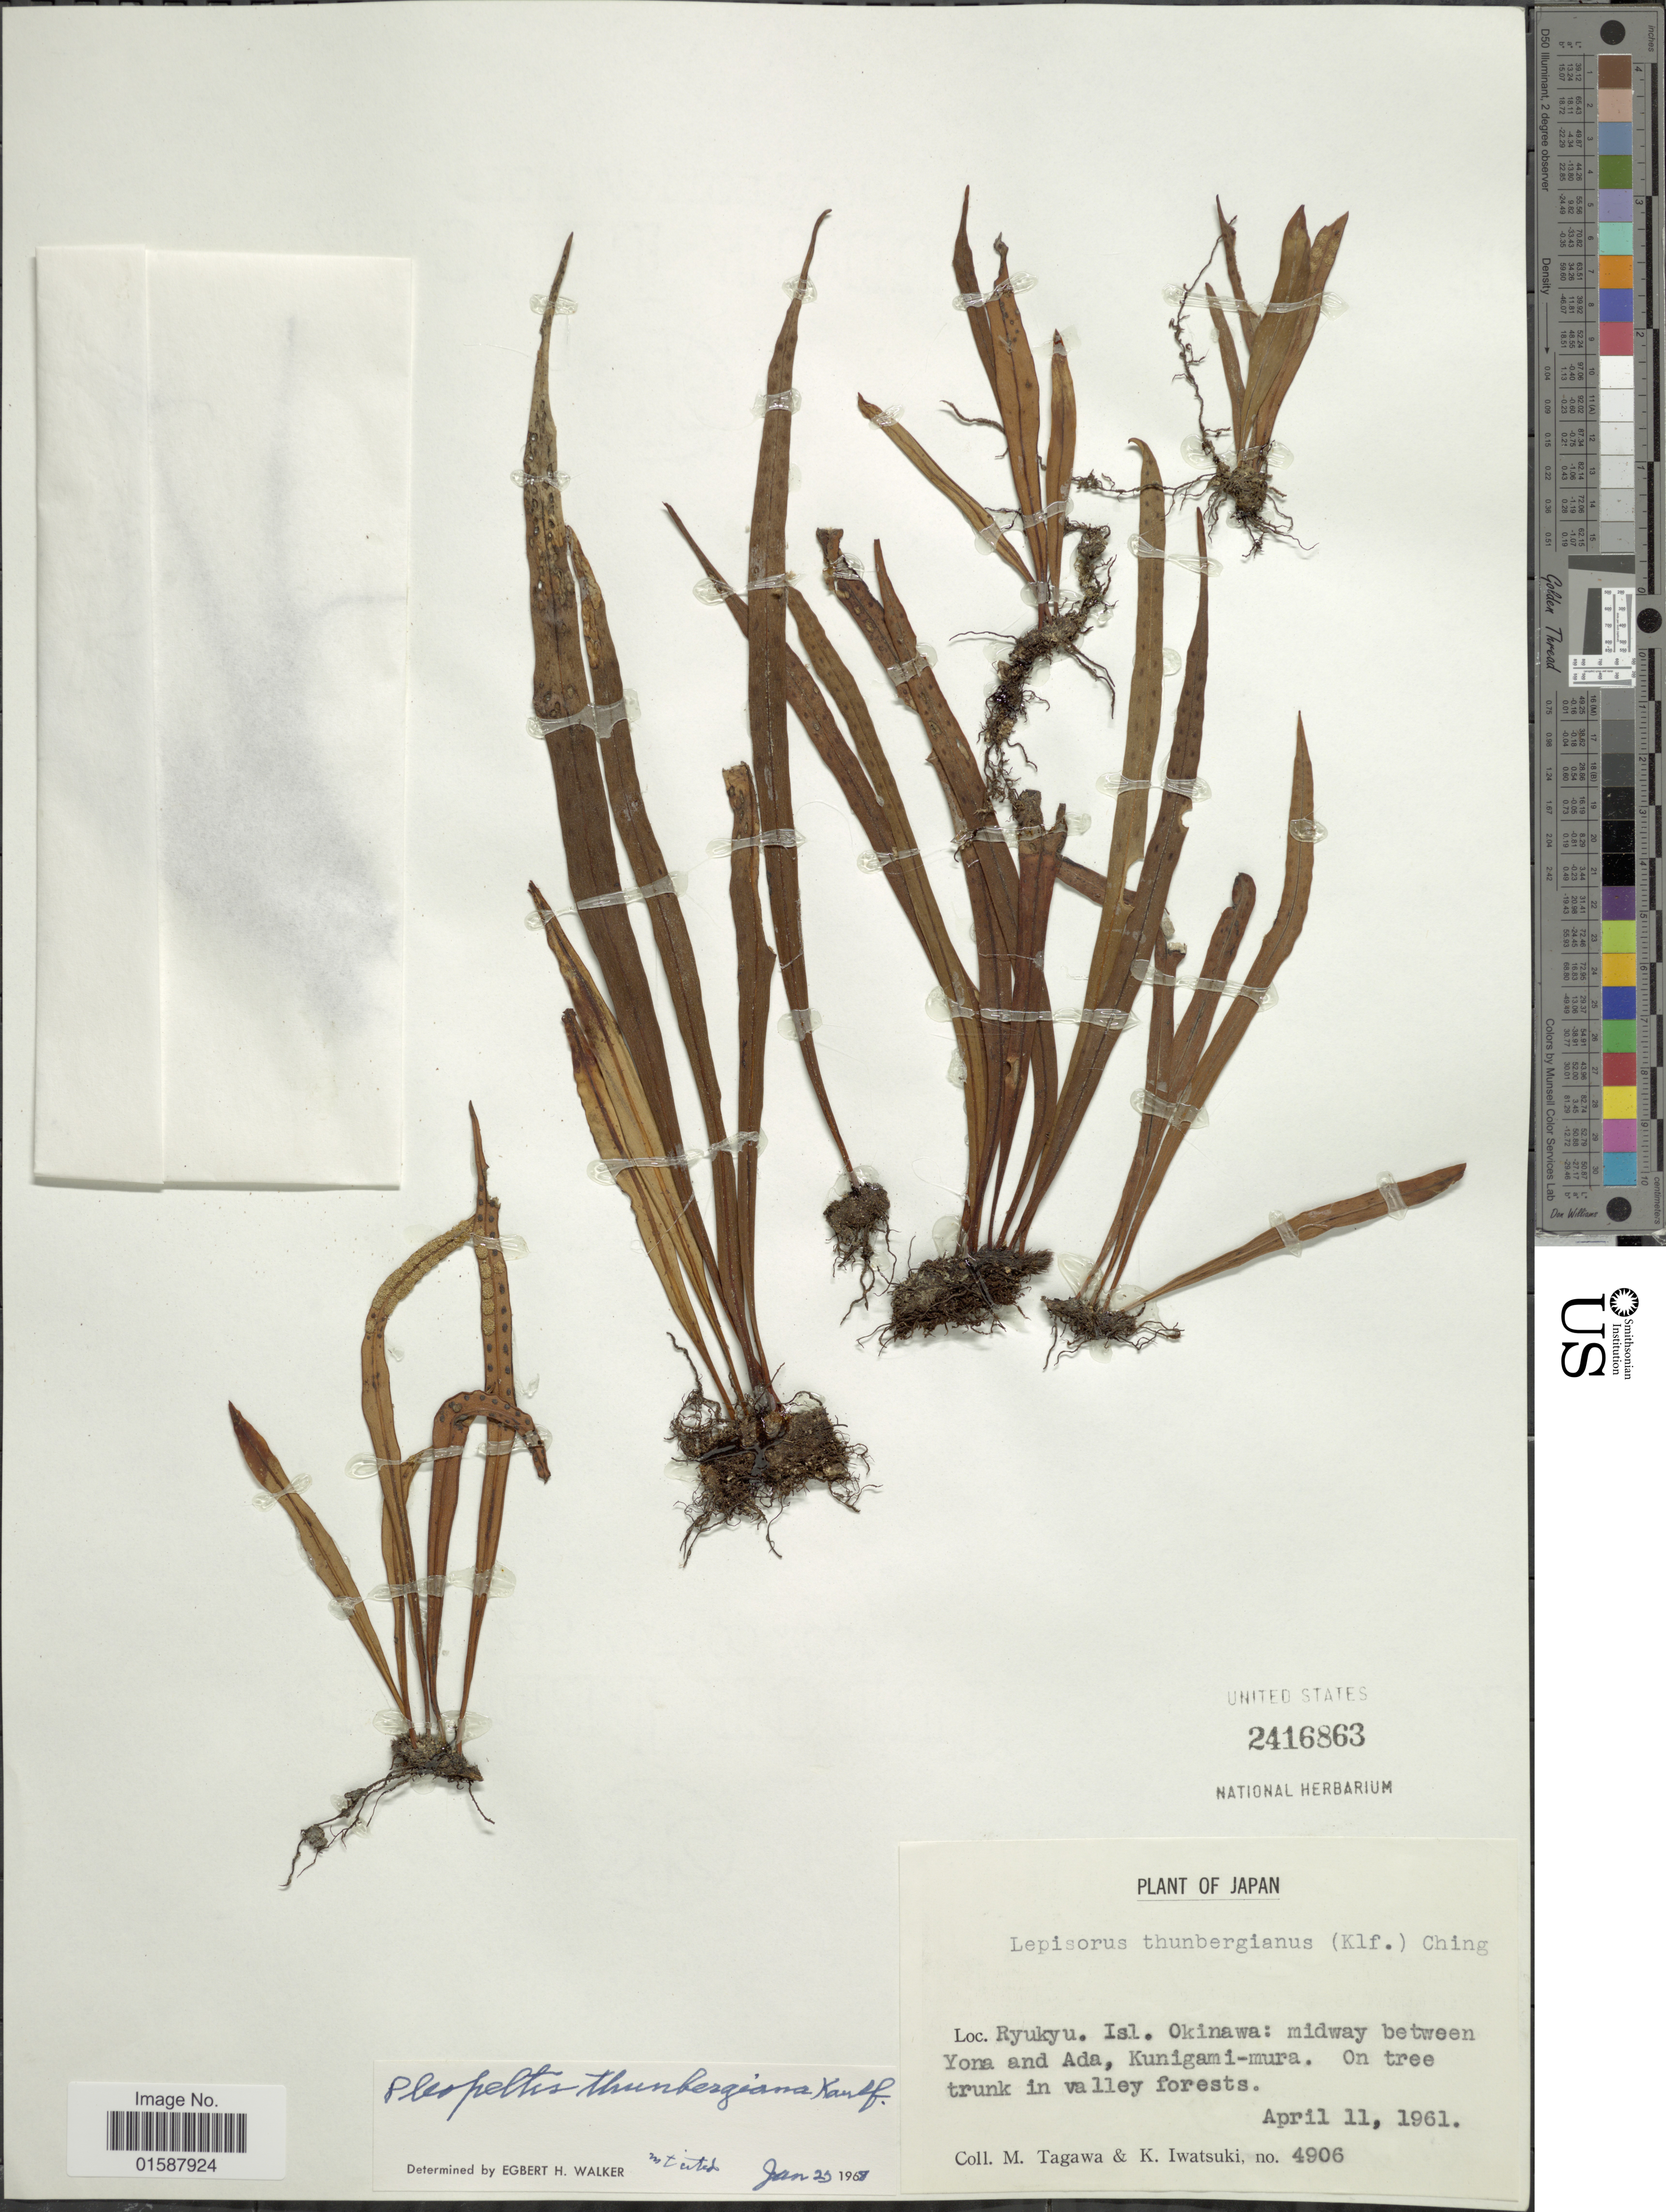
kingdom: Plantae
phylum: Tracheophyta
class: Polypodiopsida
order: Polypodiales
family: Polypodiaceae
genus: Lepisorus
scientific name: Lepisorus thunbergianus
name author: (Kaulf.) Ching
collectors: M. Tagawa & K. Iwatsuki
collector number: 4906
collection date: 1961-04-11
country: Japan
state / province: Okinawa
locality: Ryukyu Isl. Okinawa: midway between Yona and Ada, Kunigami-mura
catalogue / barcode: US 2416863